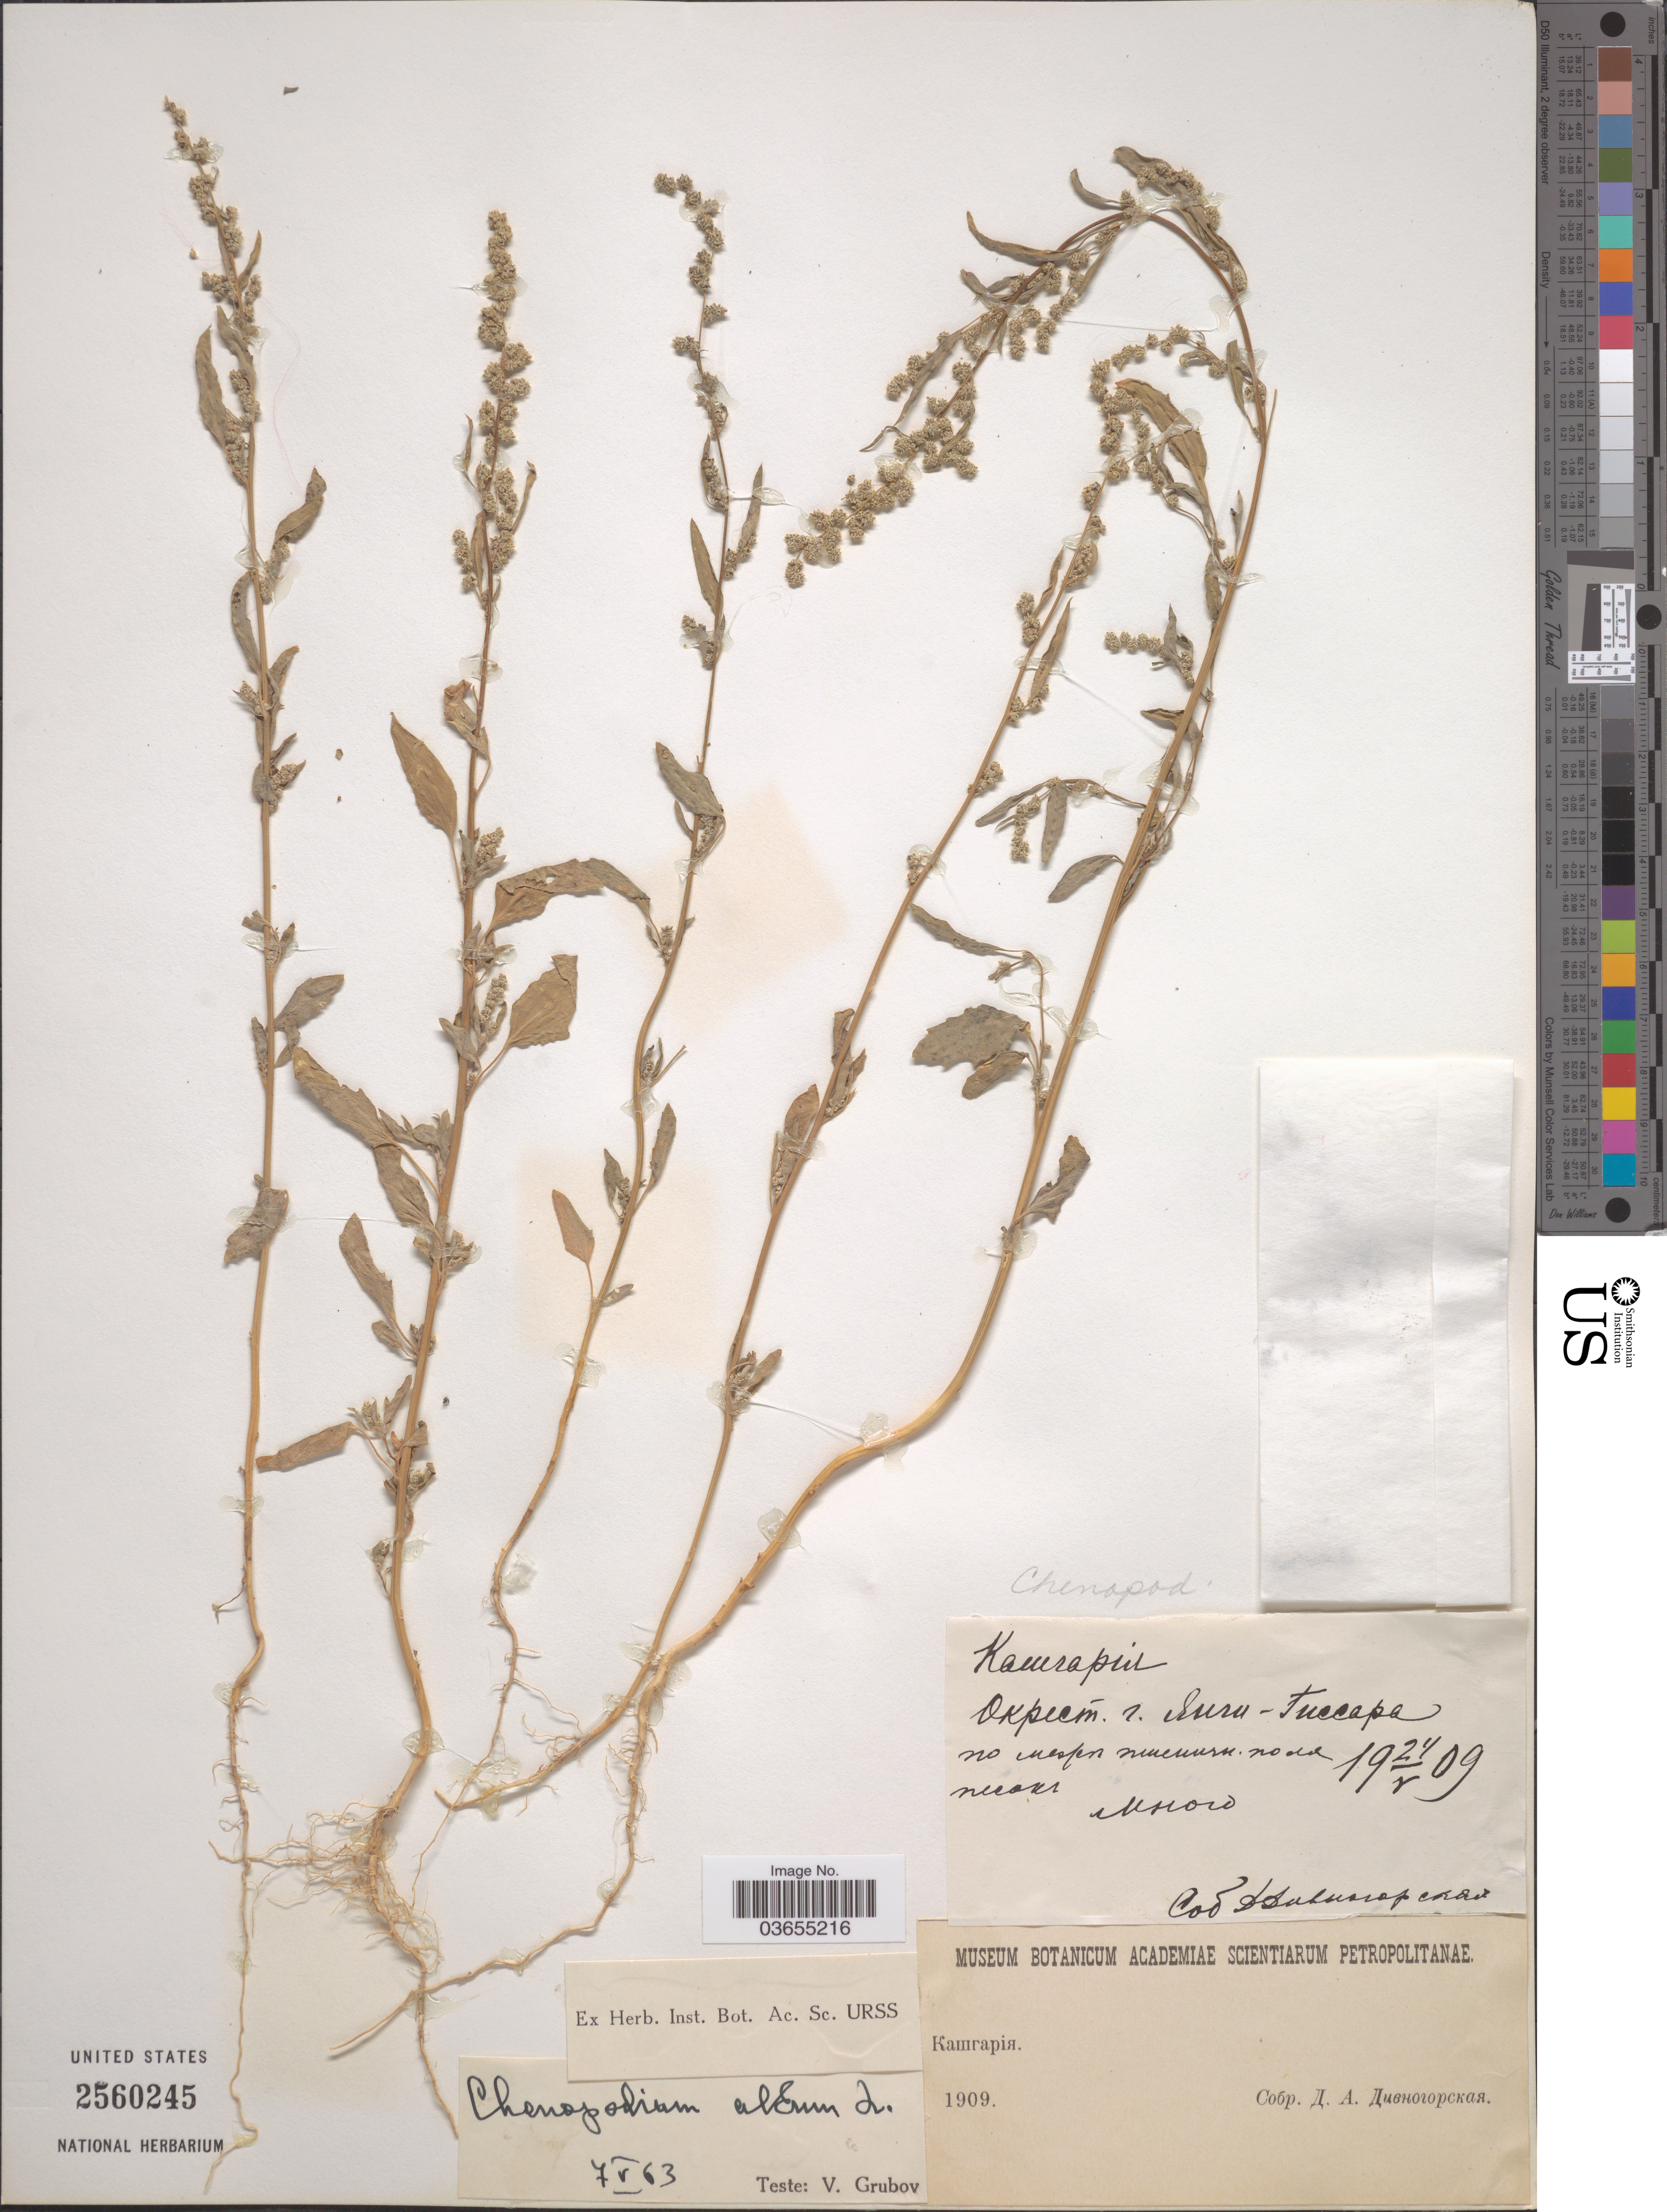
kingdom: Plantae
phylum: Tracheophyta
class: Magnoliopsida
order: Caryophyllales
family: Amaranthaceae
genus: Chenopodium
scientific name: Chenopodium album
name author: L.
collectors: D. Divnogorskaya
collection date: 1909-05-24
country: China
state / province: Xinjiang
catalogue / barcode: US 2560245